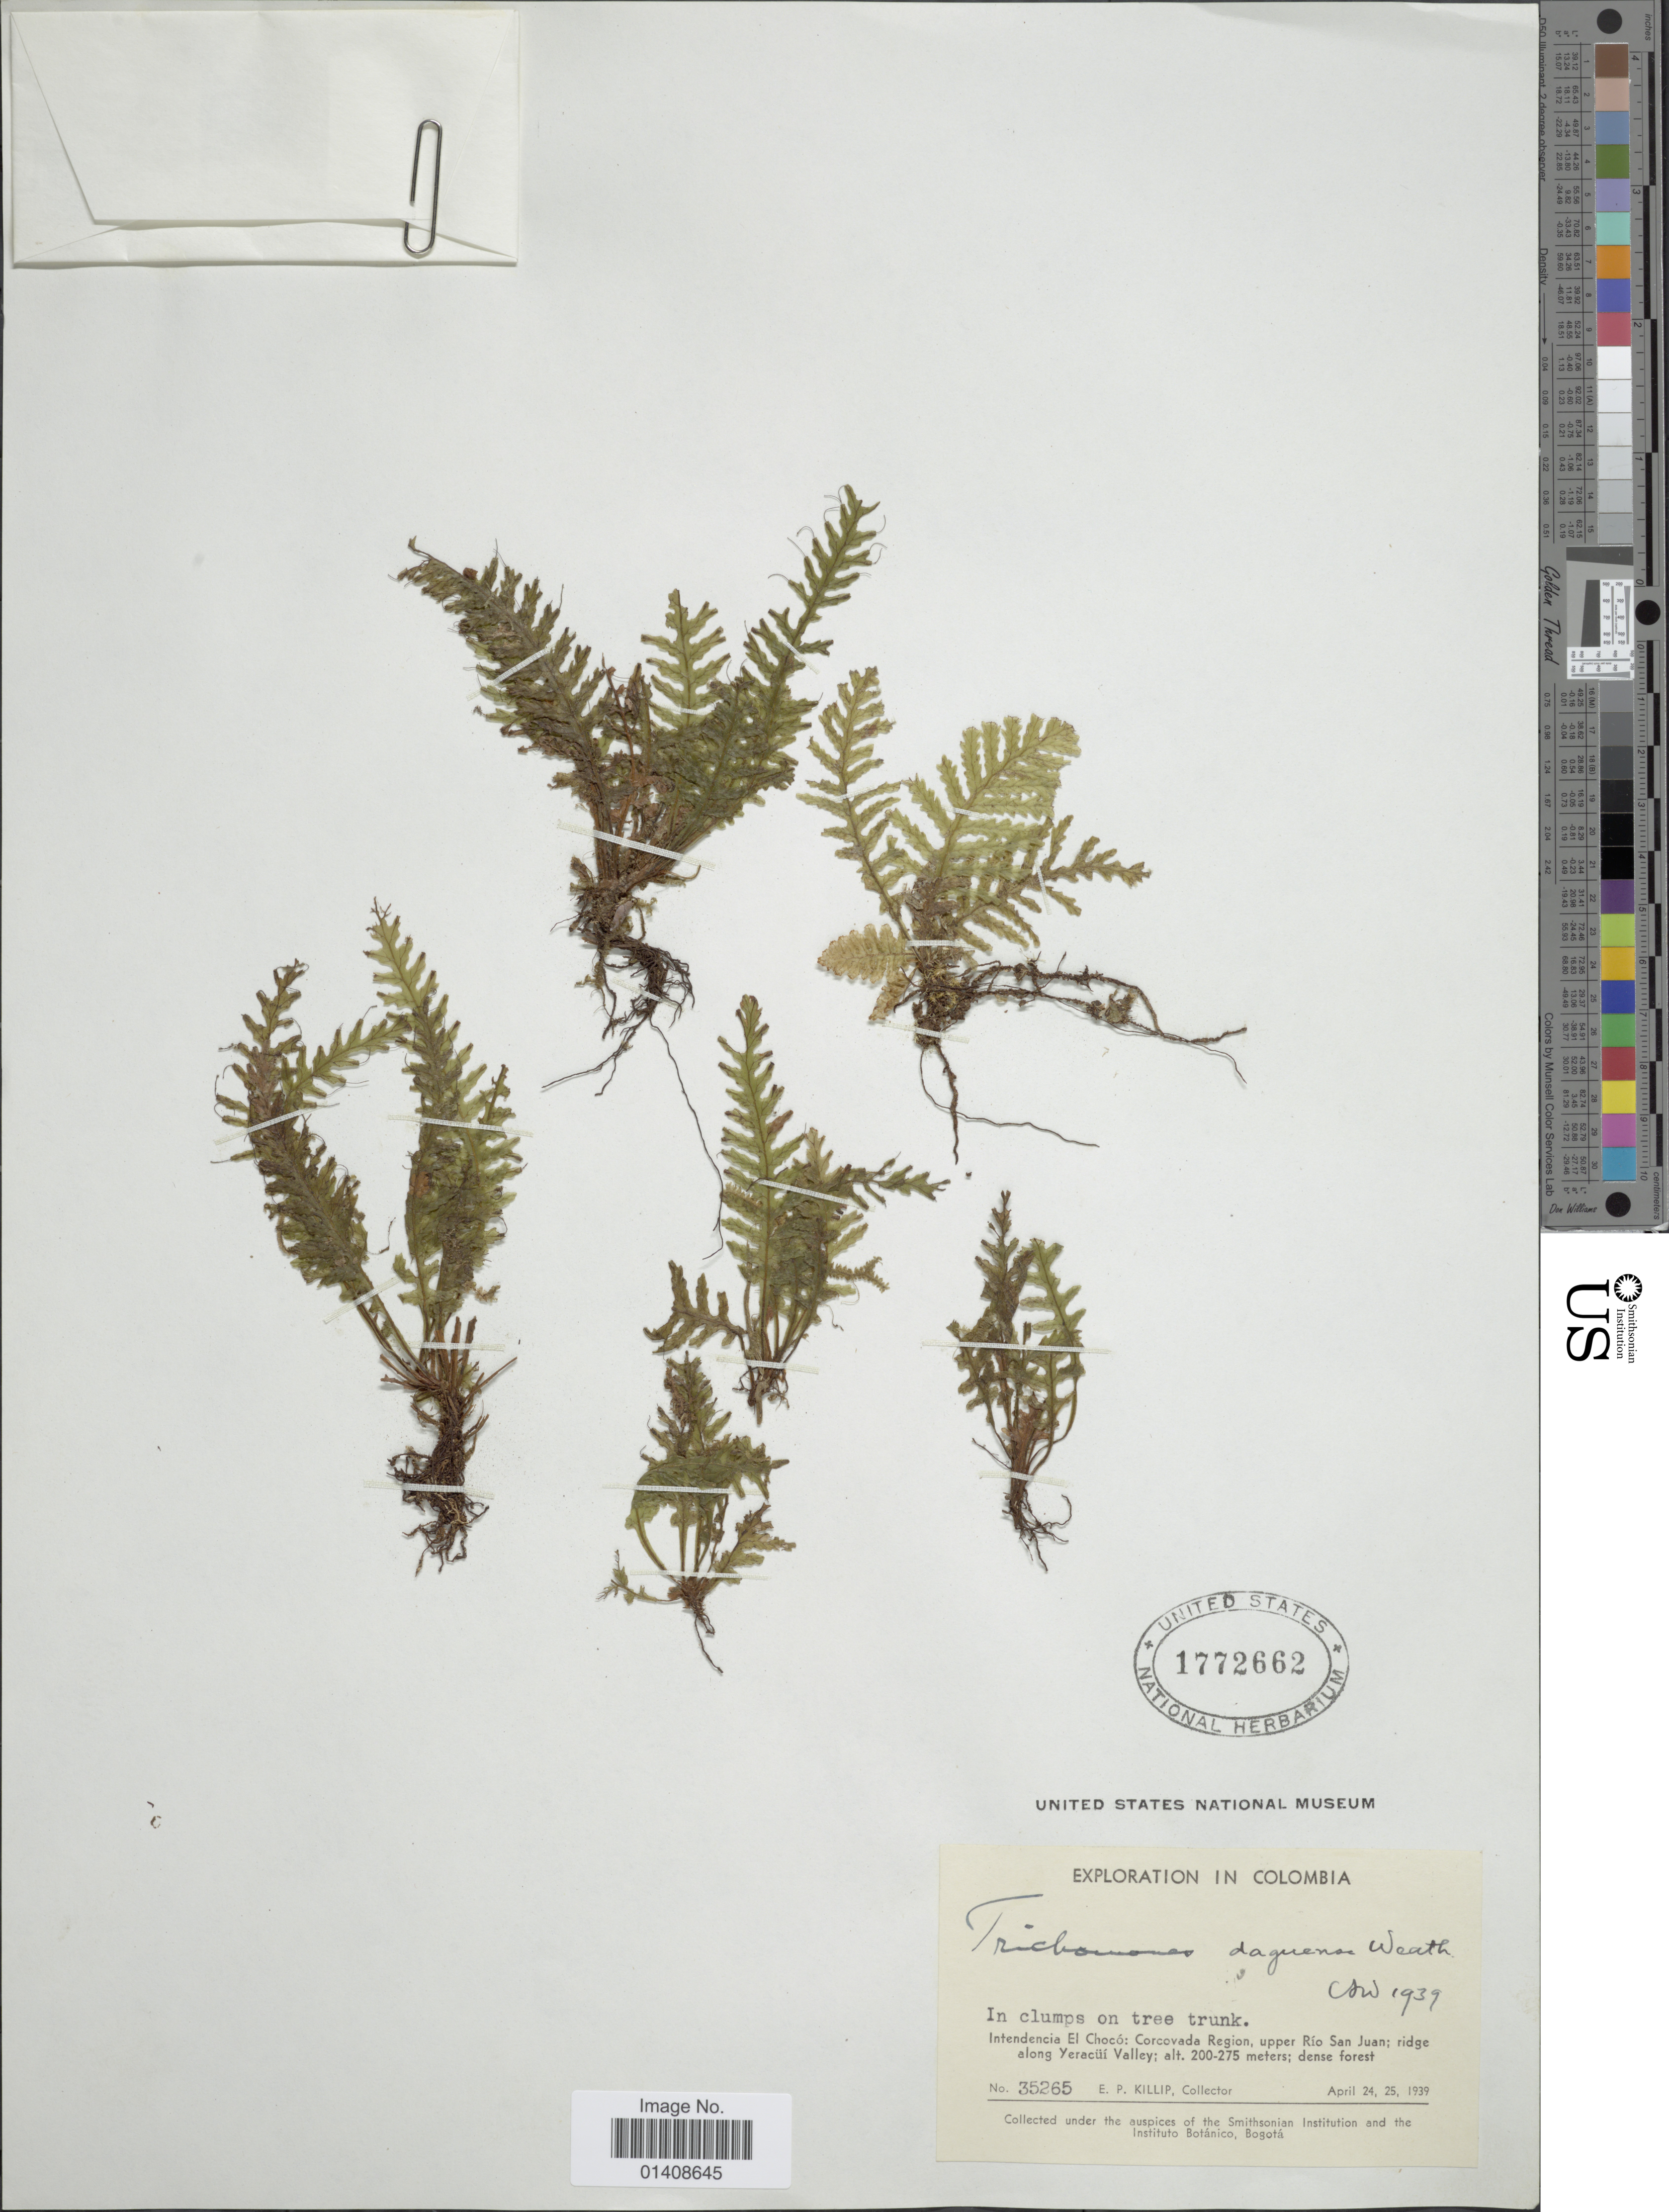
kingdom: Plantae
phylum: Tracheophyta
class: Polypodiopsida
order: Hymenophyllales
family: Hymenophyllaceae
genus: Trichomanes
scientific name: Trichomanes delicatum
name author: Bosch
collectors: E. P. Killip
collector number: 35265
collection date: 1939-04-24/1939-04-25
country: Colombia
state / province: Chocó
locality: Intendencia El Choco: Corcovoda Region, upper Rio San Juan; ridge along Yaracui Valley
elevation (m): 200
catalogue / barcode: US 1772662